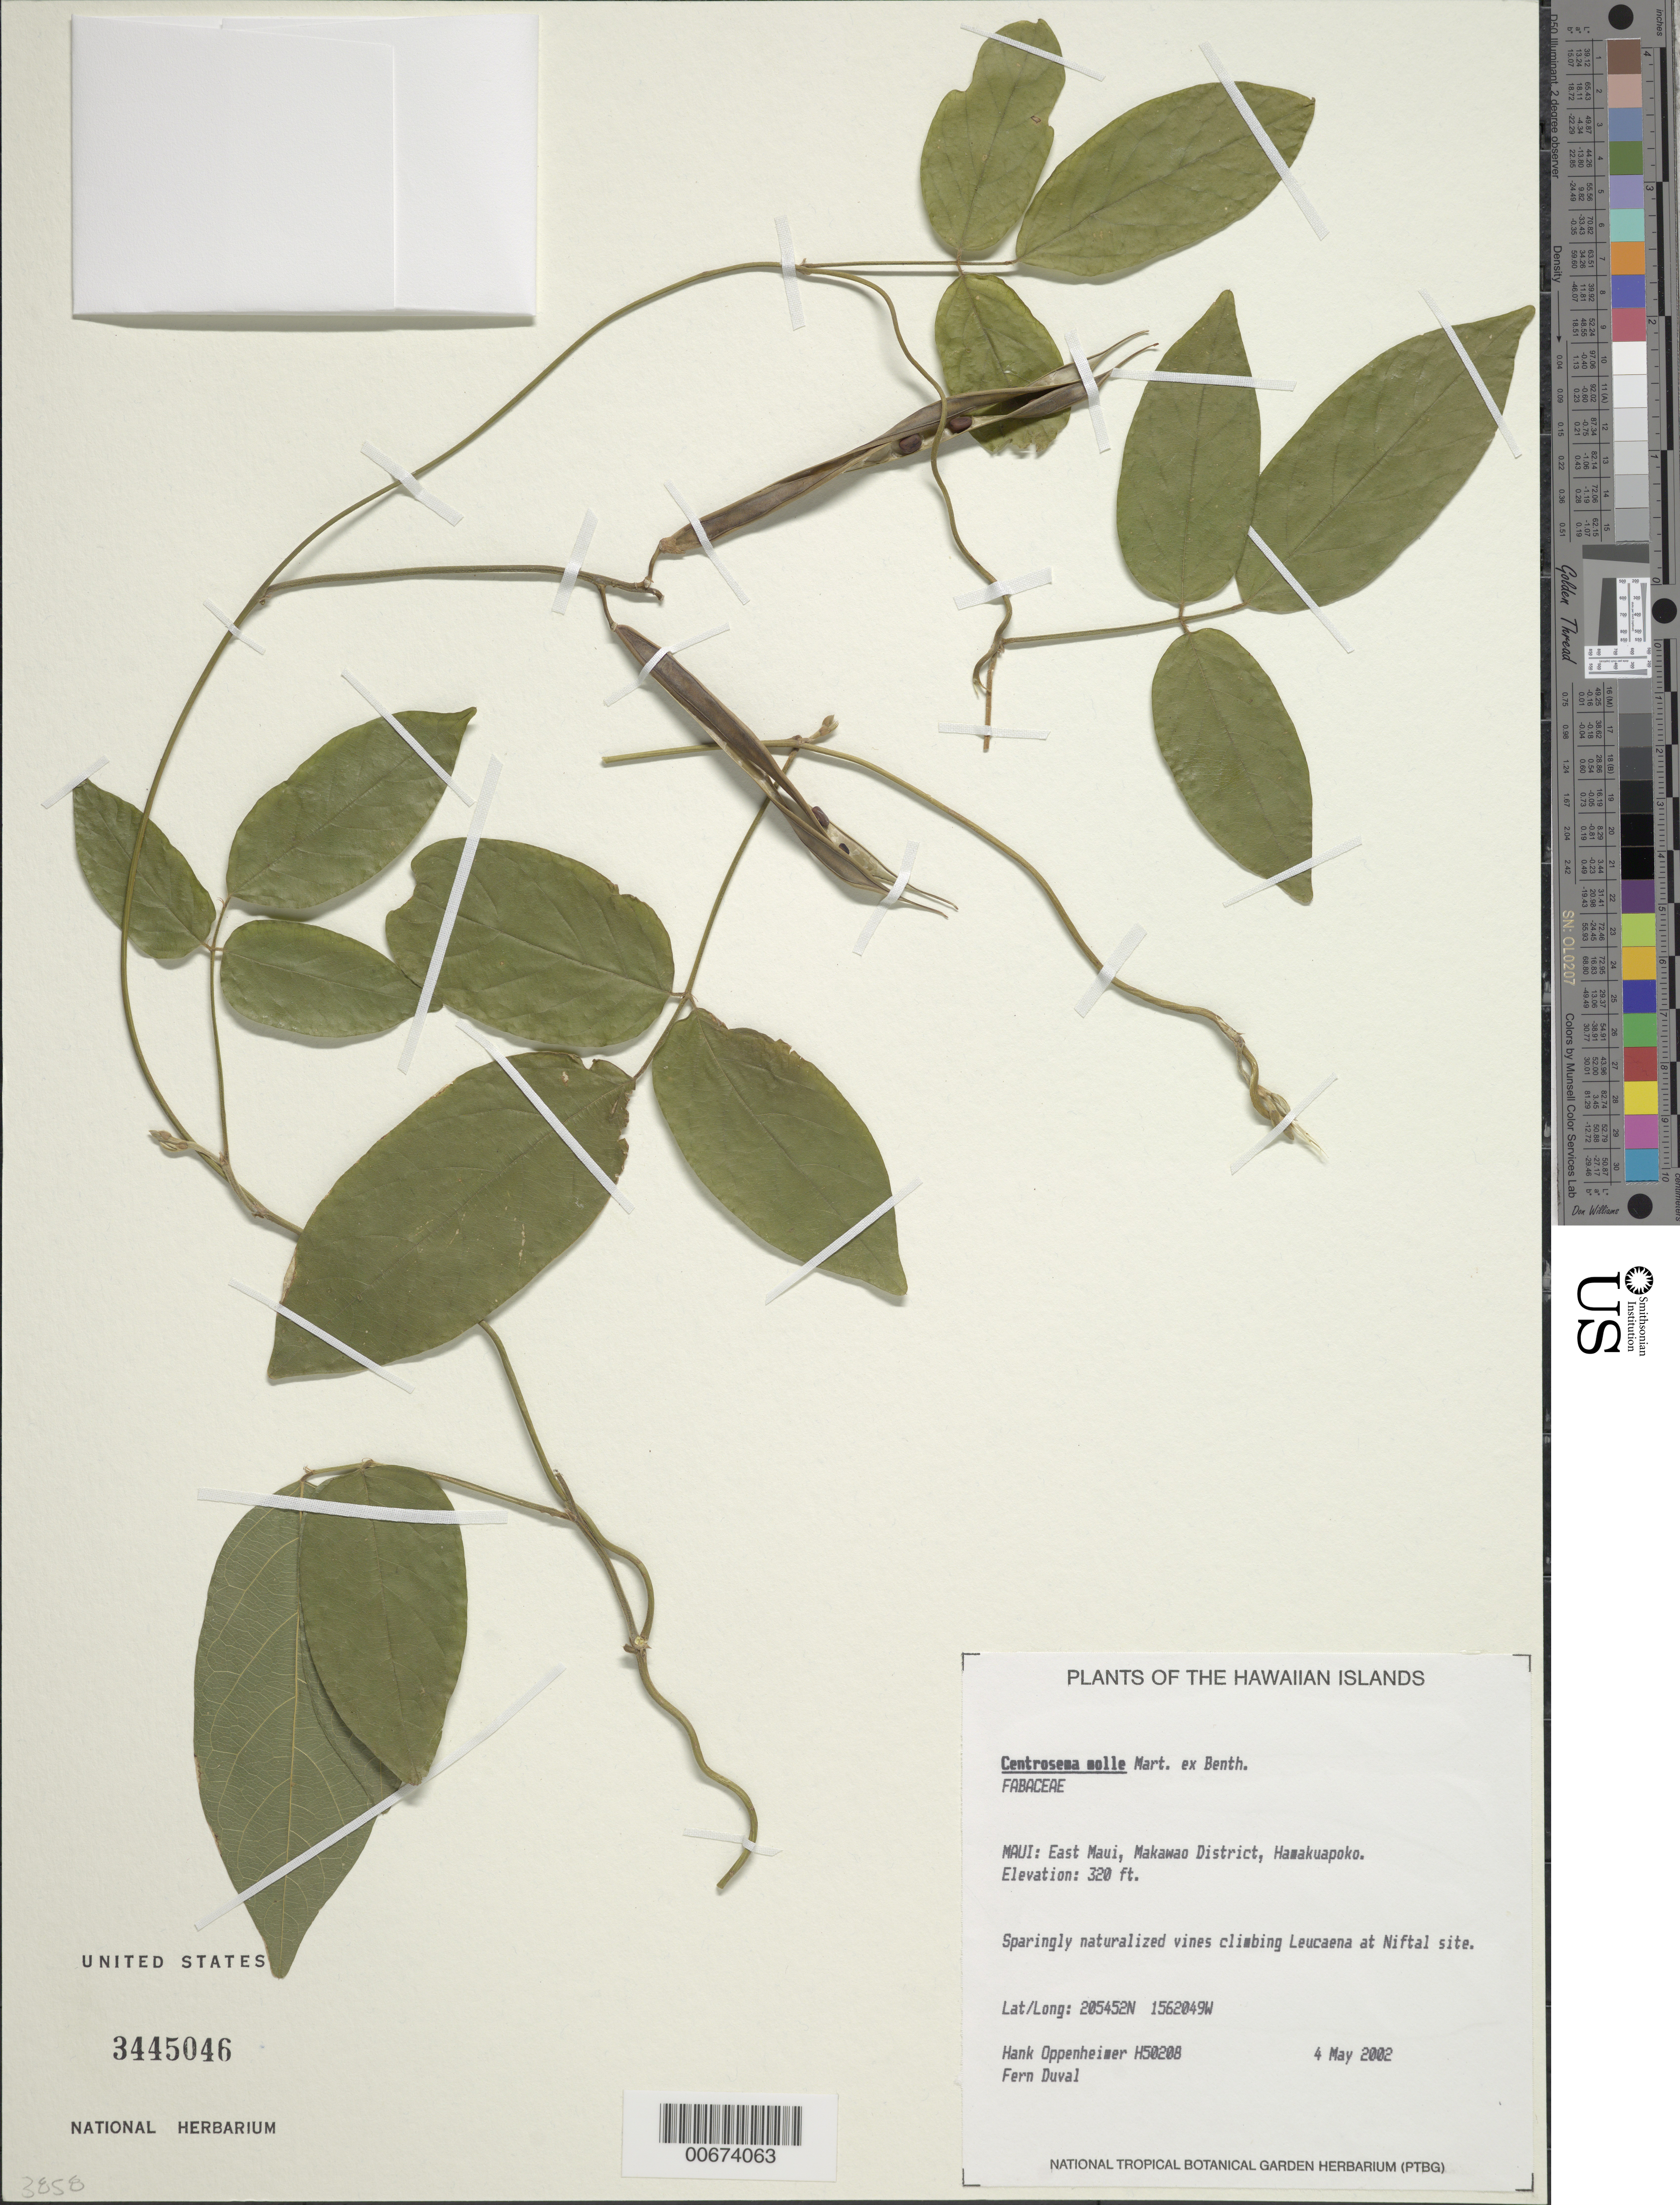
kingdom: Plantae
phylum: Tracheophyta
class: Magnoliopsida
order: Fabales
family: Fabaceae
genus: Centrosema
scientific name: Centrosema molle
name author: Mart. ex Benth.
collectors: H. L. Oppenheimer & F. Duvall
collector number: H50208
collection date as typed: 4 May 2002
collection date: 2002-05-04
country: United States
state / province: Hawaii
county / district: Maui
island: Maui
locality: E Maui, Makawao District, Hamakuapoko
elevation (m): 97.54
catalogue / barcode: US 3445046